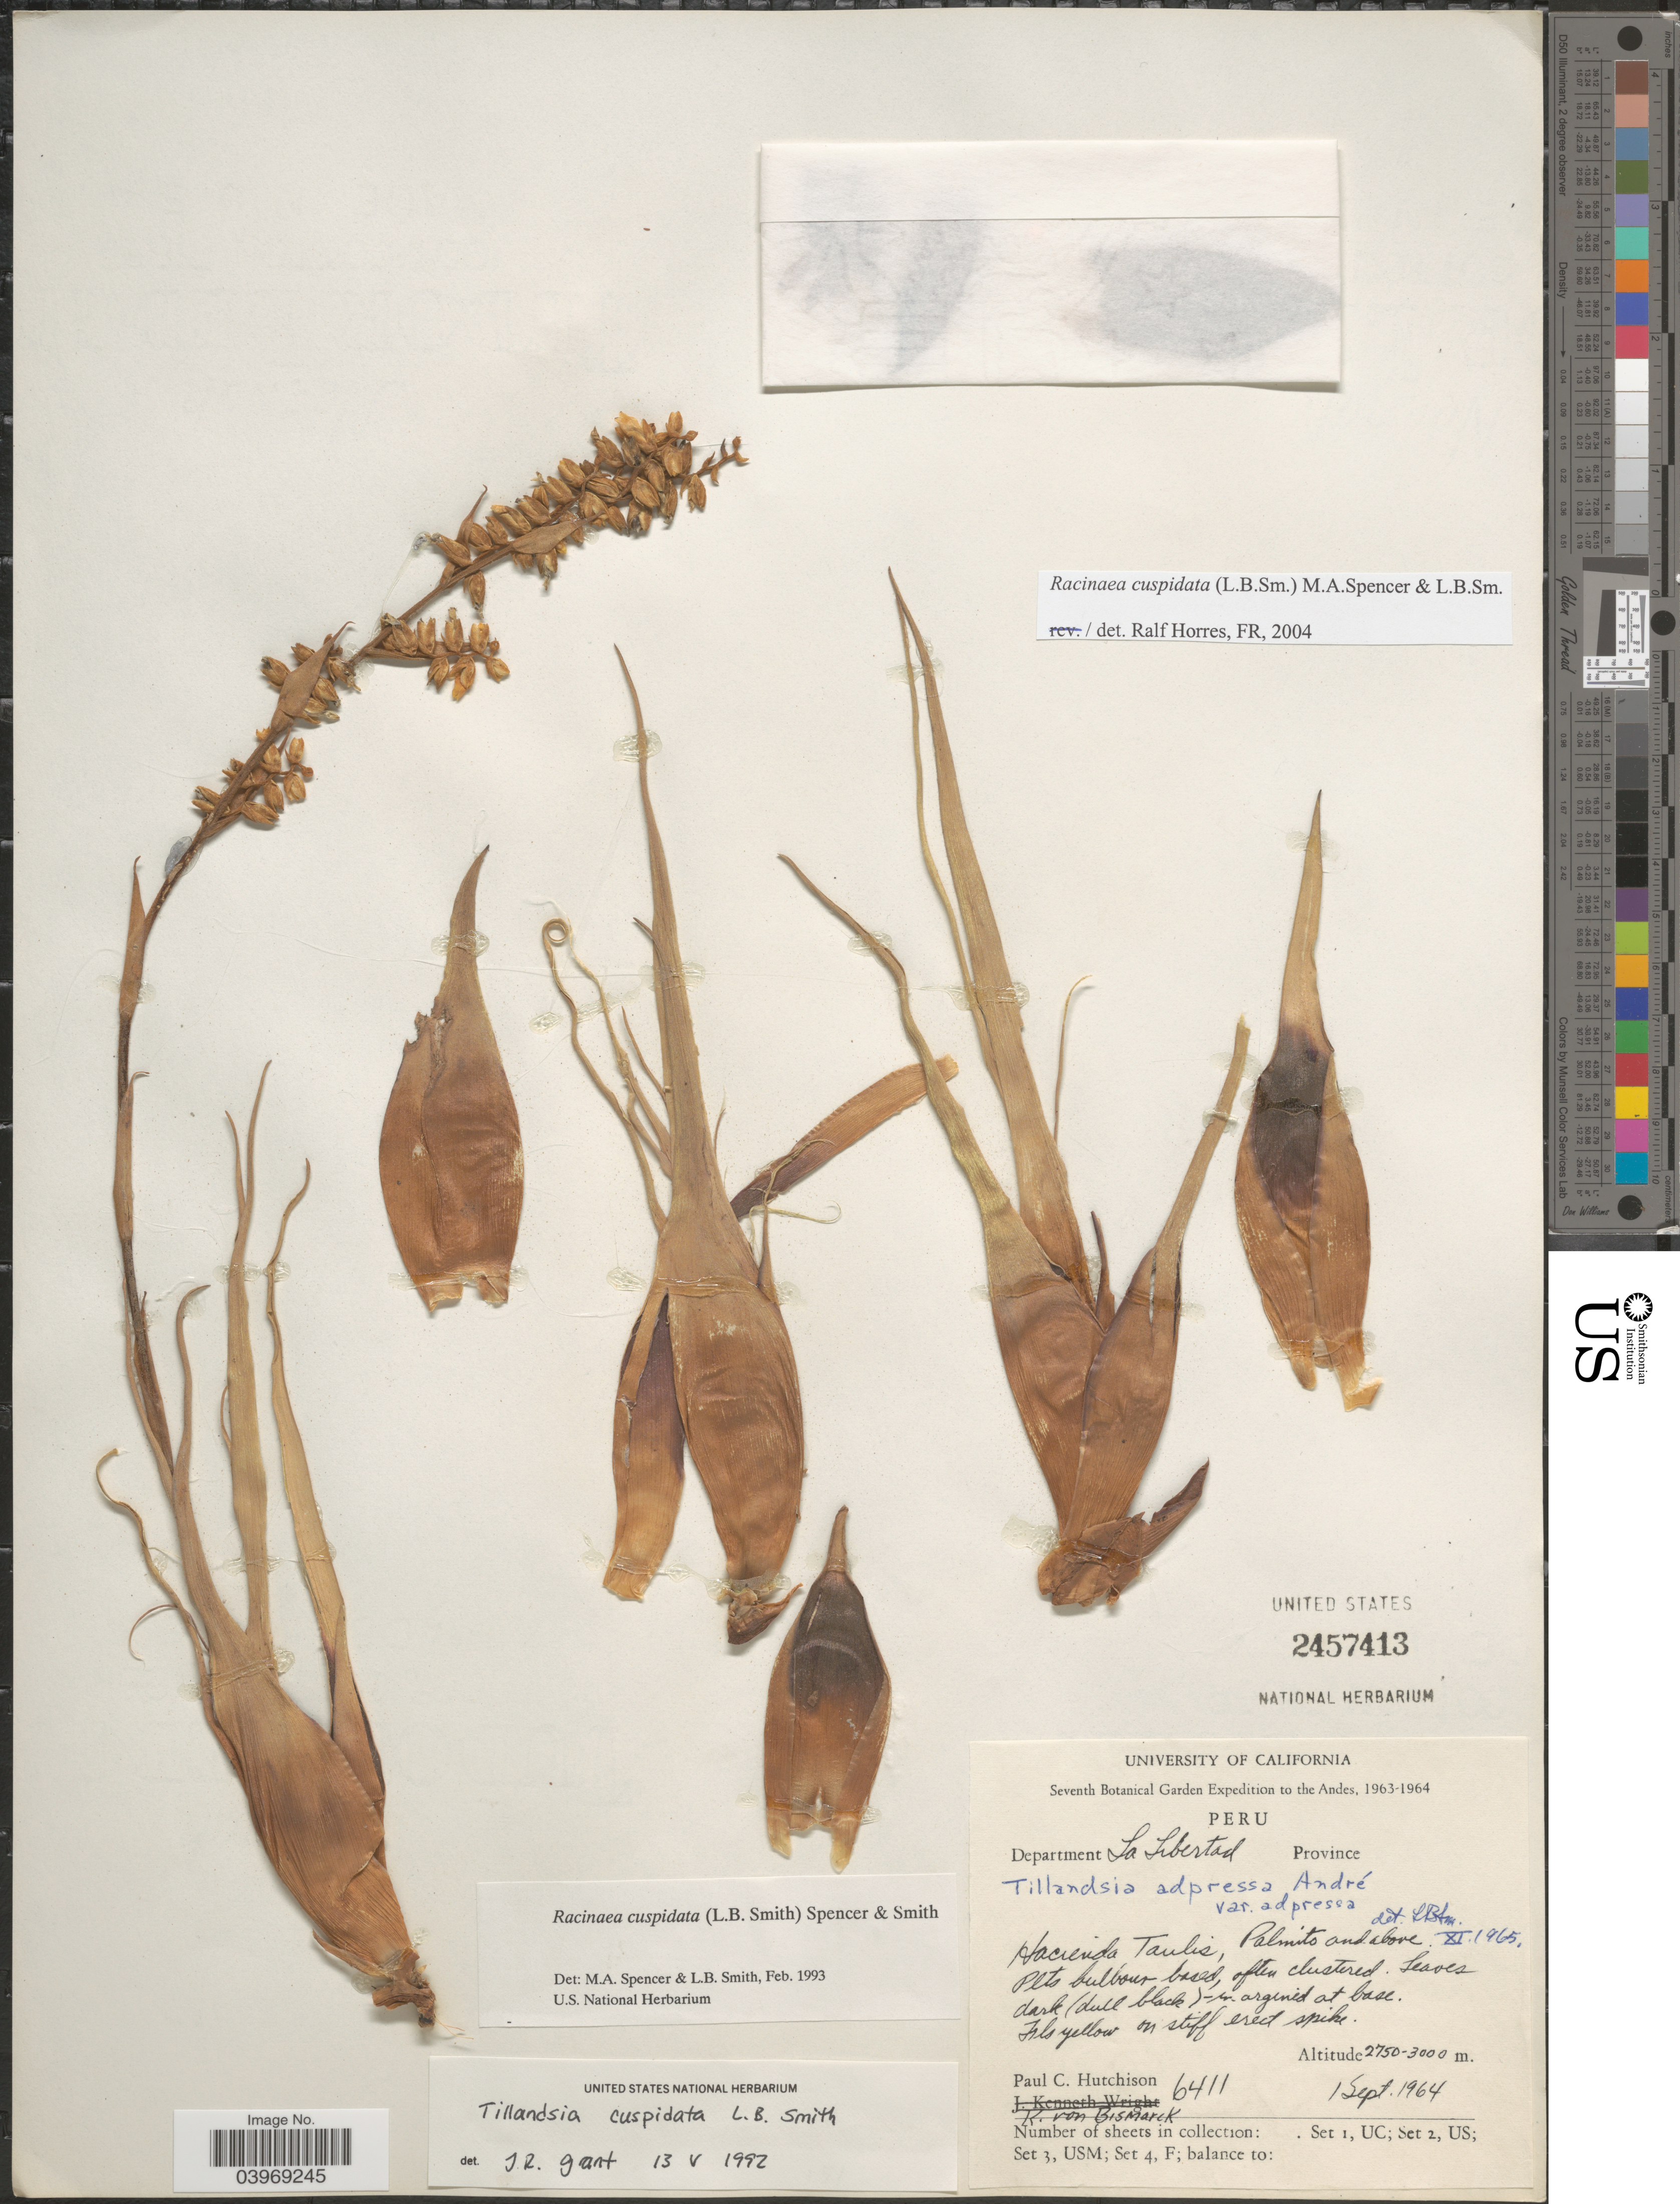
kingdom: Plantae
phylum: Tracheophyta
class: Liliopsida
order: Poales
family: Bromeliaceae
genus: Racinaea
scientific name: Racinaea cuspidata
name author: (L.B. Sm.) M.A. Spencer & L.B. Sm.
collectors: P. C. Hutchison & K. von Bismarck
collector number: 6411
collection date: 1964-09-01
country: Peru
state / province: La Libertad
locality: Hacienda Taulis, Palmito and above, Department La Libertad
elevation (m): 2750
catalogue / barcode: US 2457413